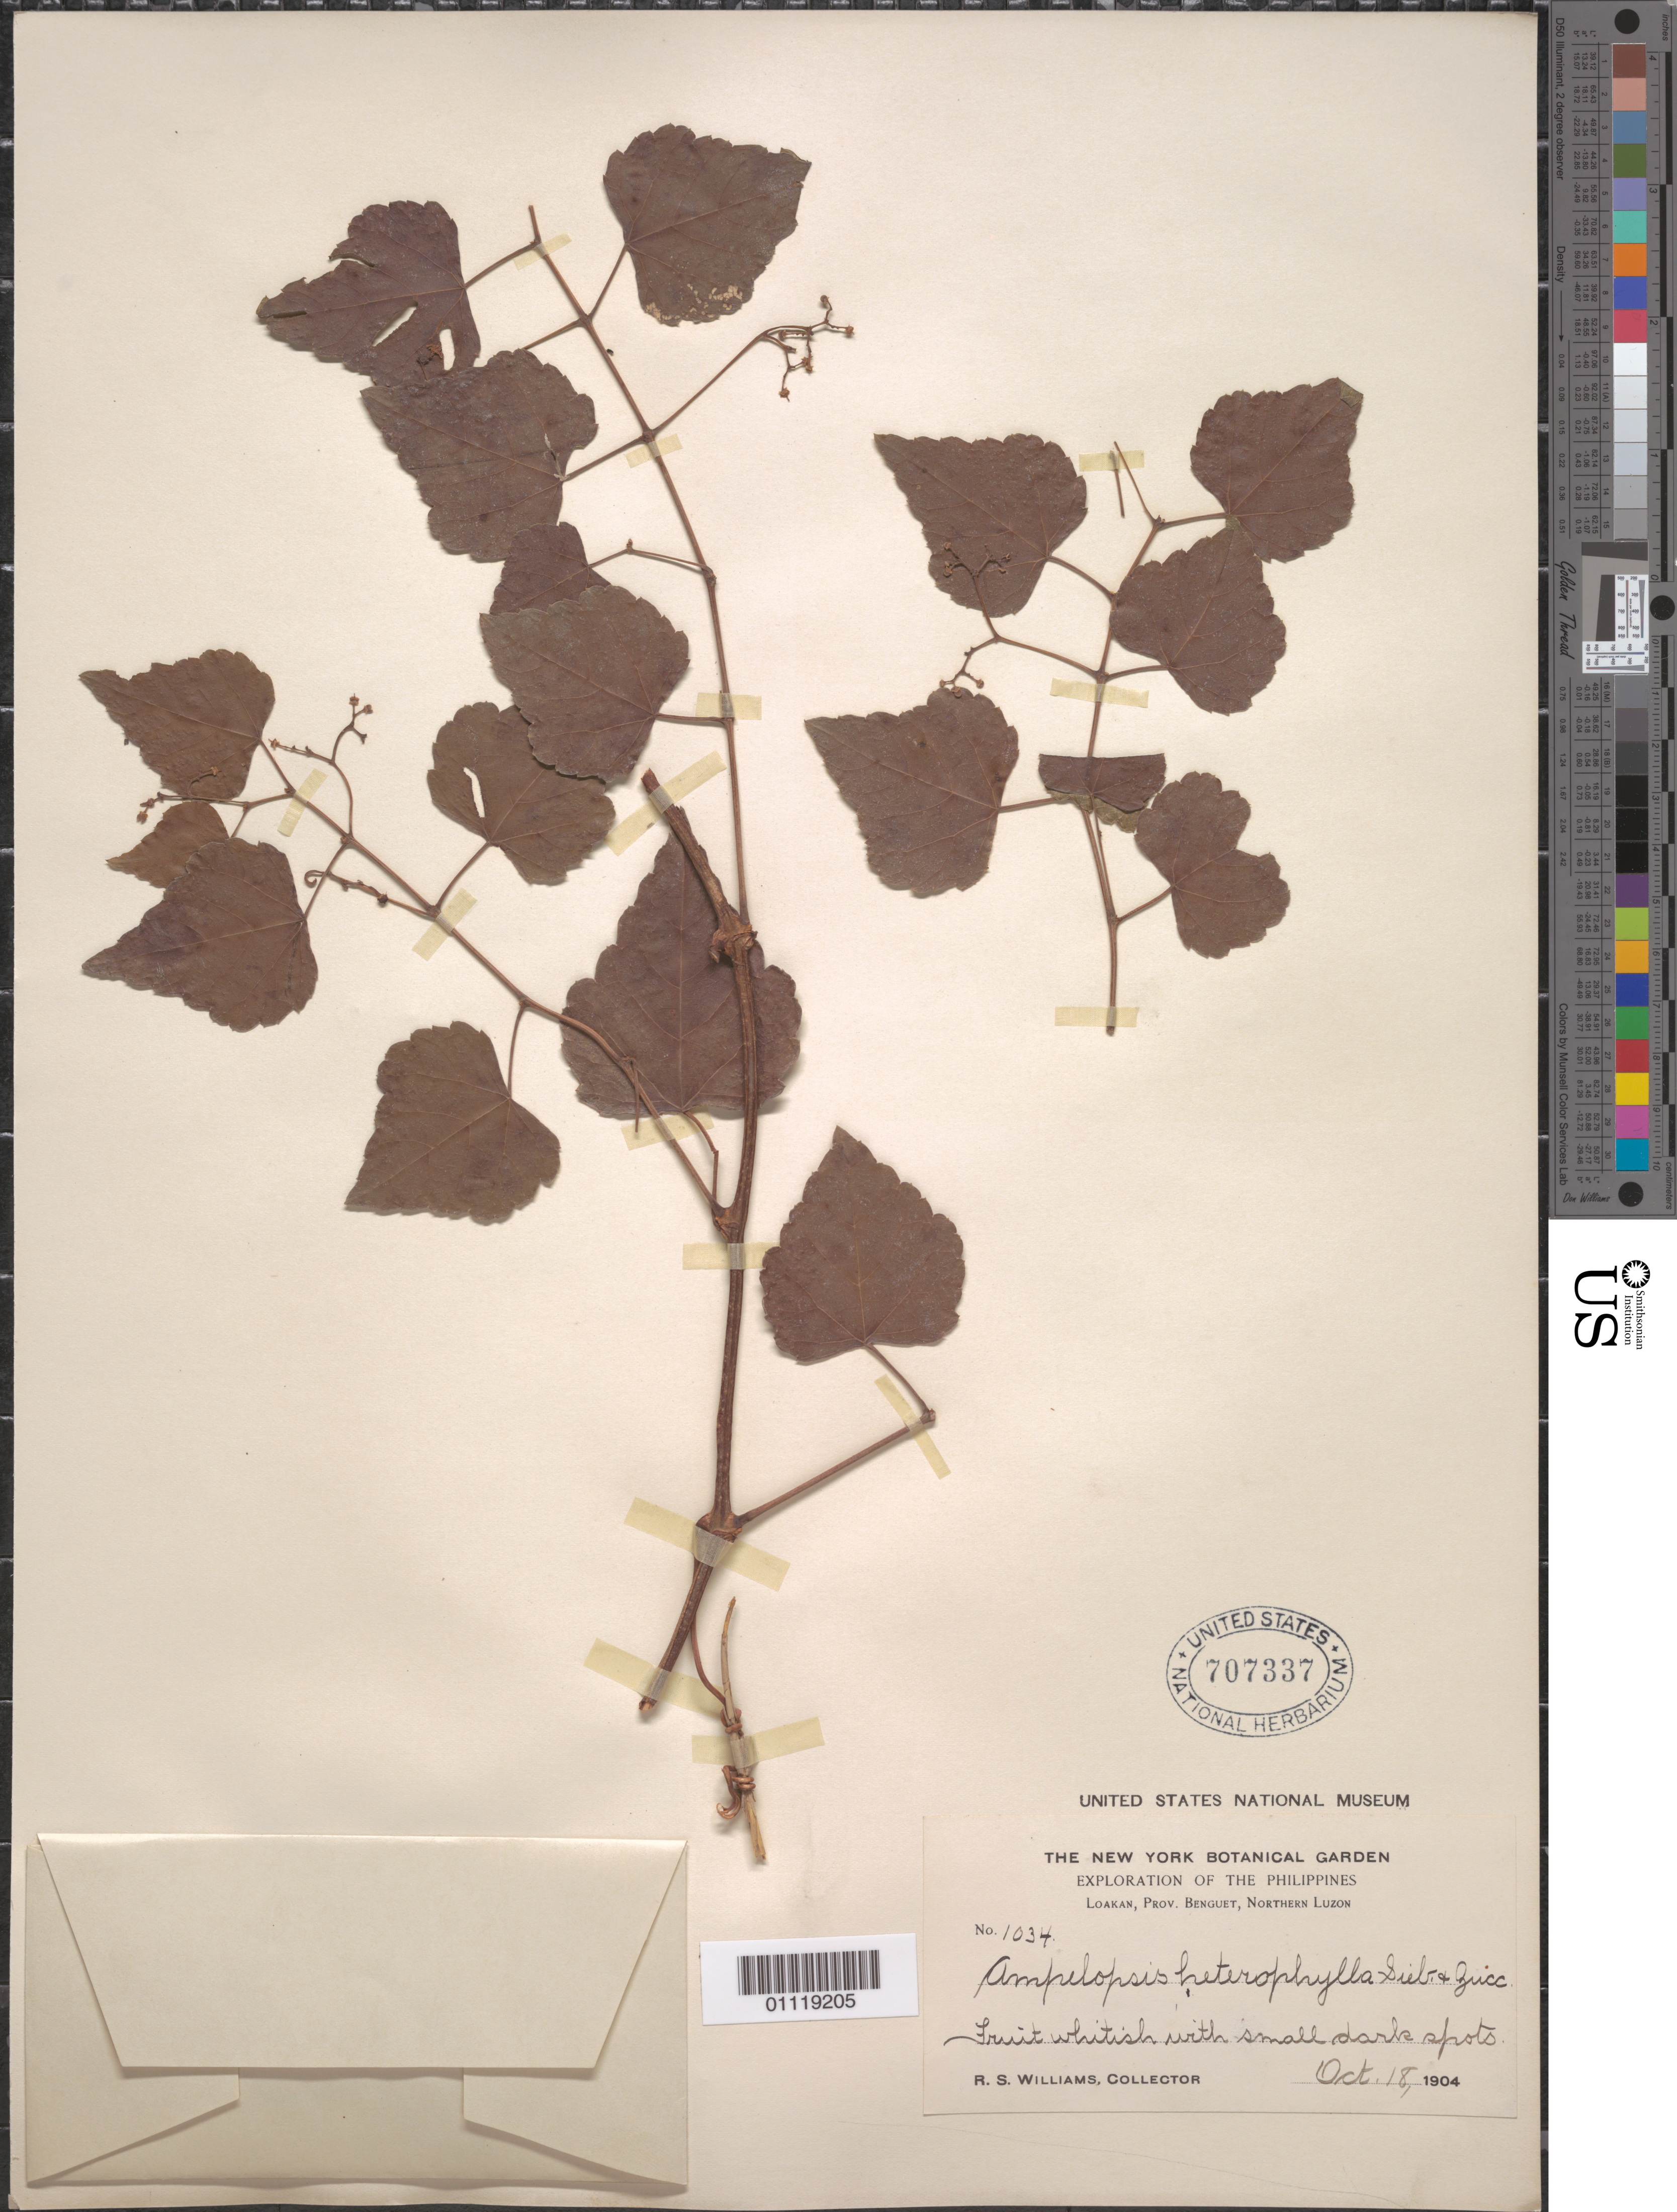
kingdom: Plantae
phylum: Tracheophyta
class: Magnoliopsida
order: Vitales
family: Vitaceae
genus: Ampelopsis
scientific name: Ampelopsis glandulosa var. heterophylla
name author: (Thunb.) Momiy.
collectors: R. S. Williams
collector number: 1034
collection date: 1904-10-18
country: Philippines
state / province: Cordillera (Administrative Region)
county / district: Benguet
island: Luzon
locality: Loakan.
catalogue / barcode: US 707337